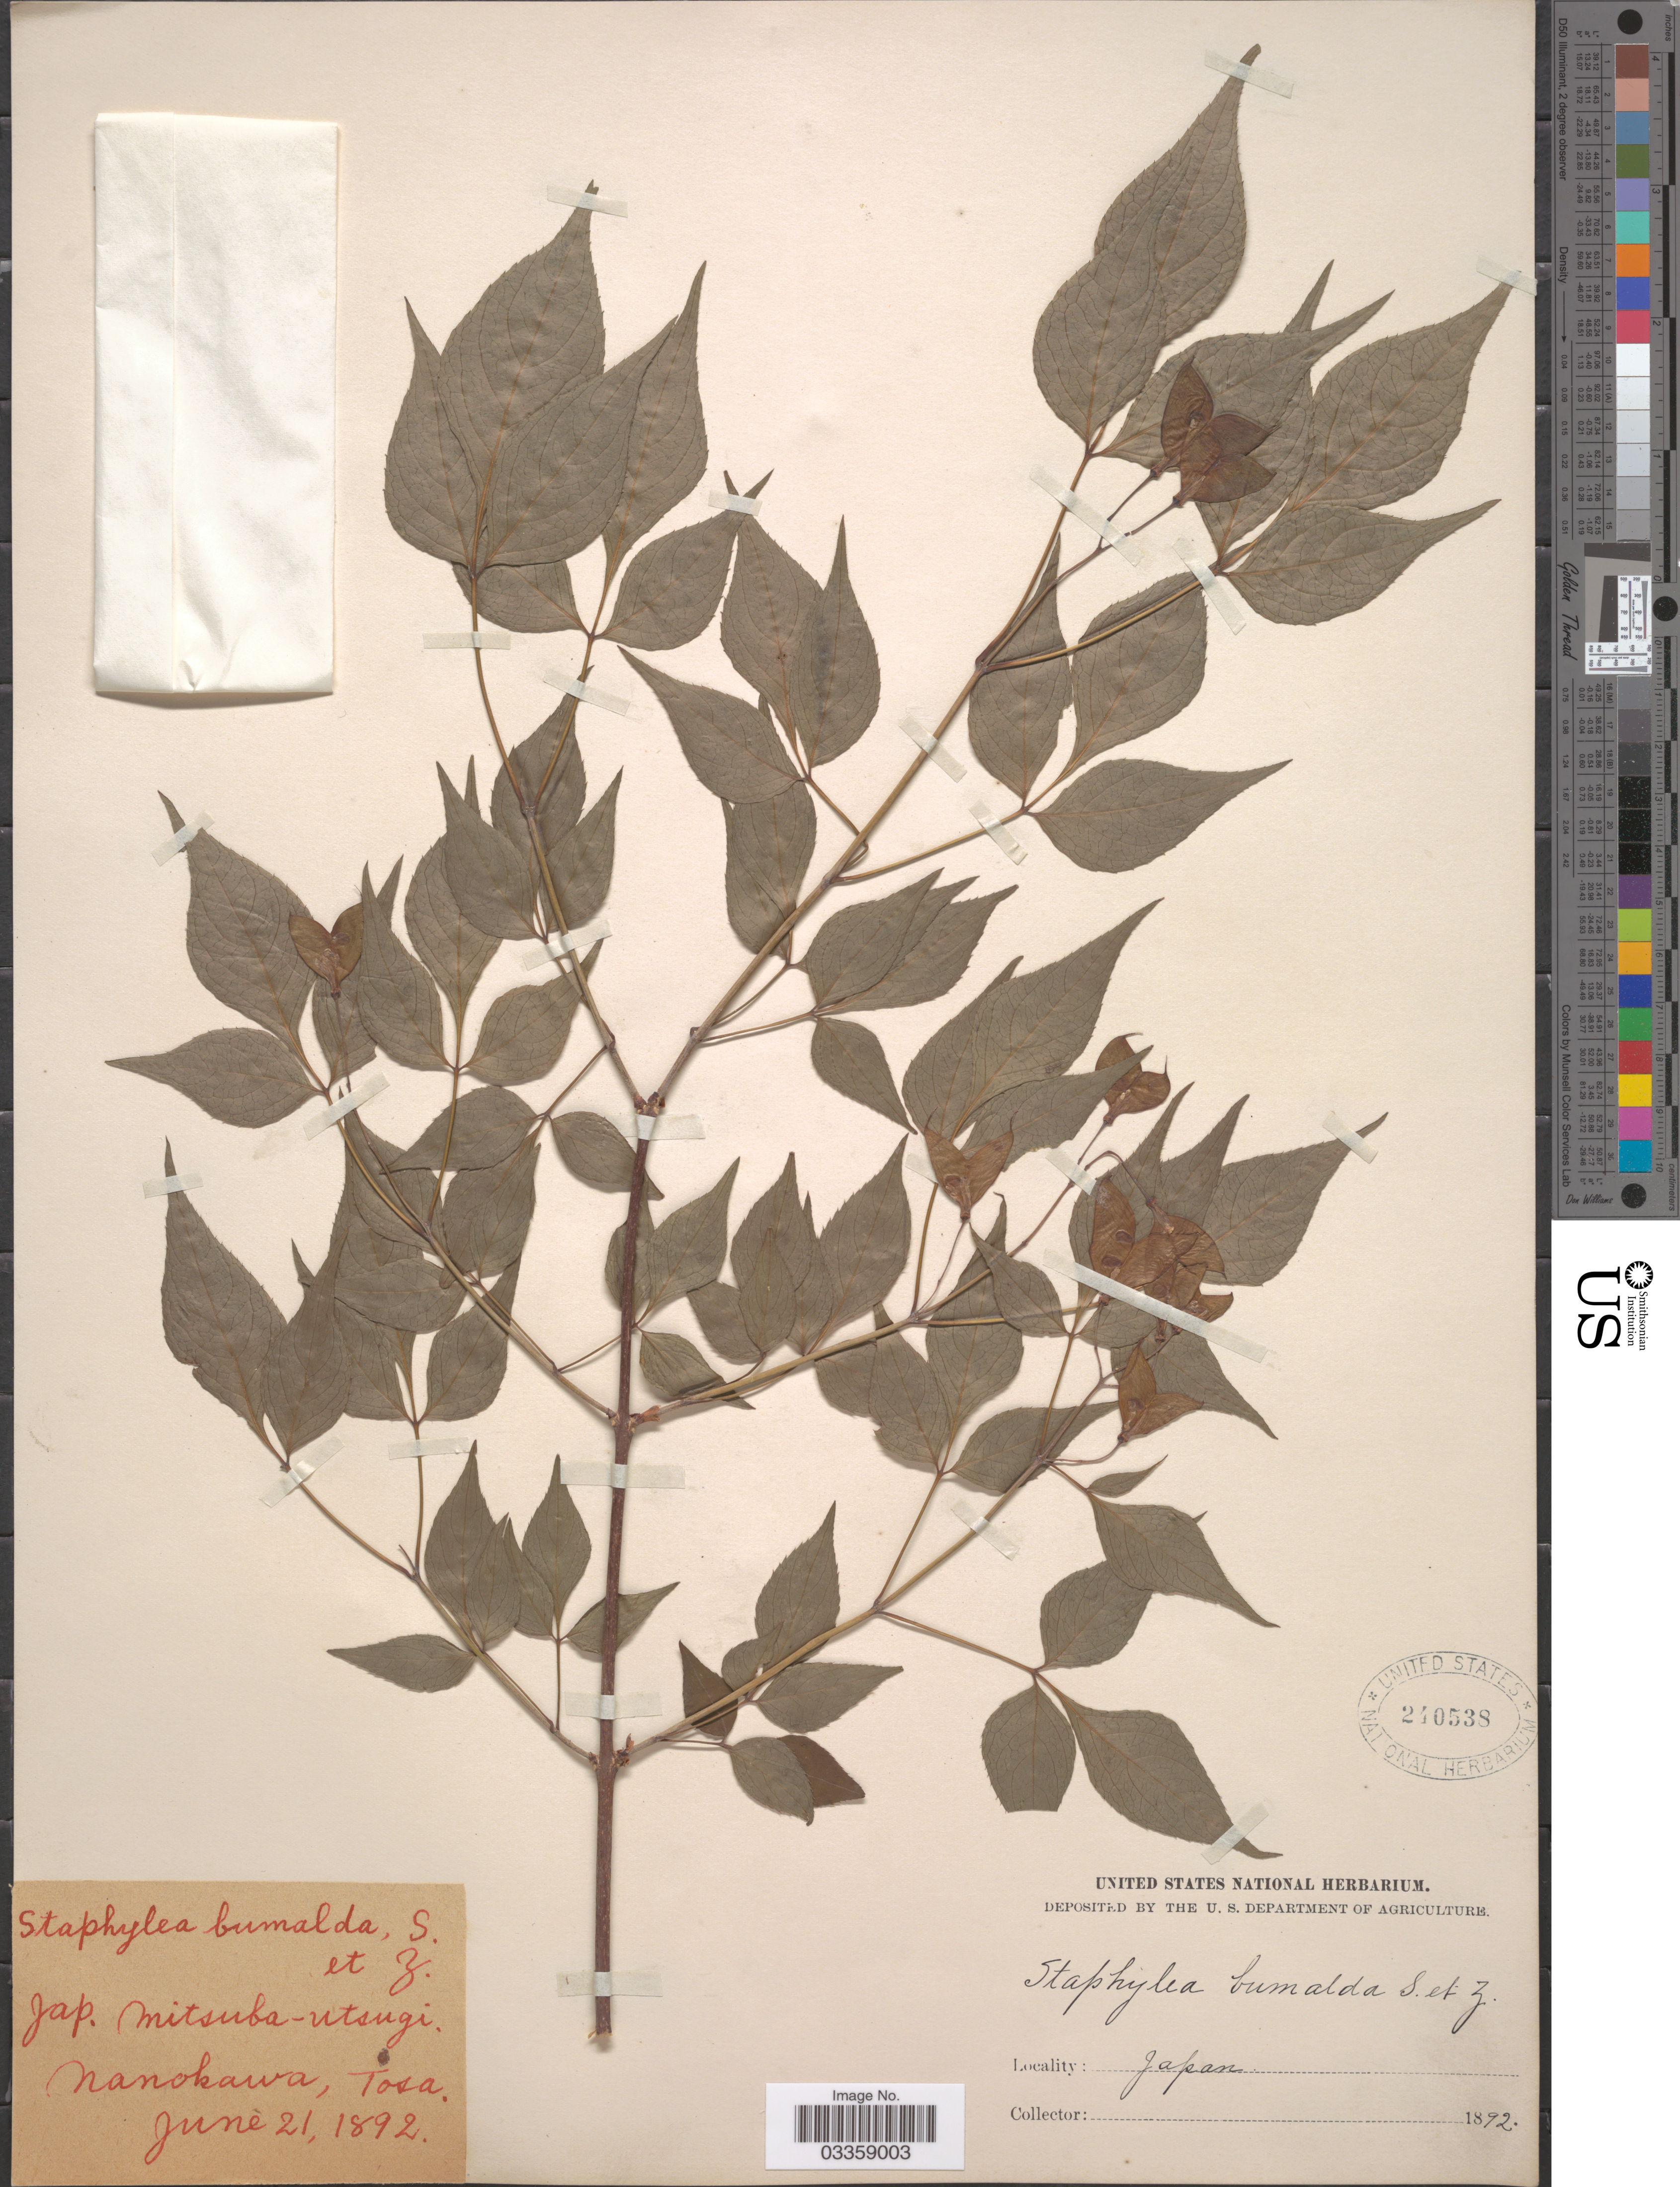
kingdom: Plantae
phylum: Tracheophyta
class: Magnoliopsida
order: Crossosomatales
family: Staphyleaceae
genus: Staphylea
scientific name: Staphylea bumalda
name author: DC.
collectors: ex herb. United States National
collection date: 1892-06-21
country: Japan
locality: Nanokawa, Tosa.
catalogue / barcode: US 240538